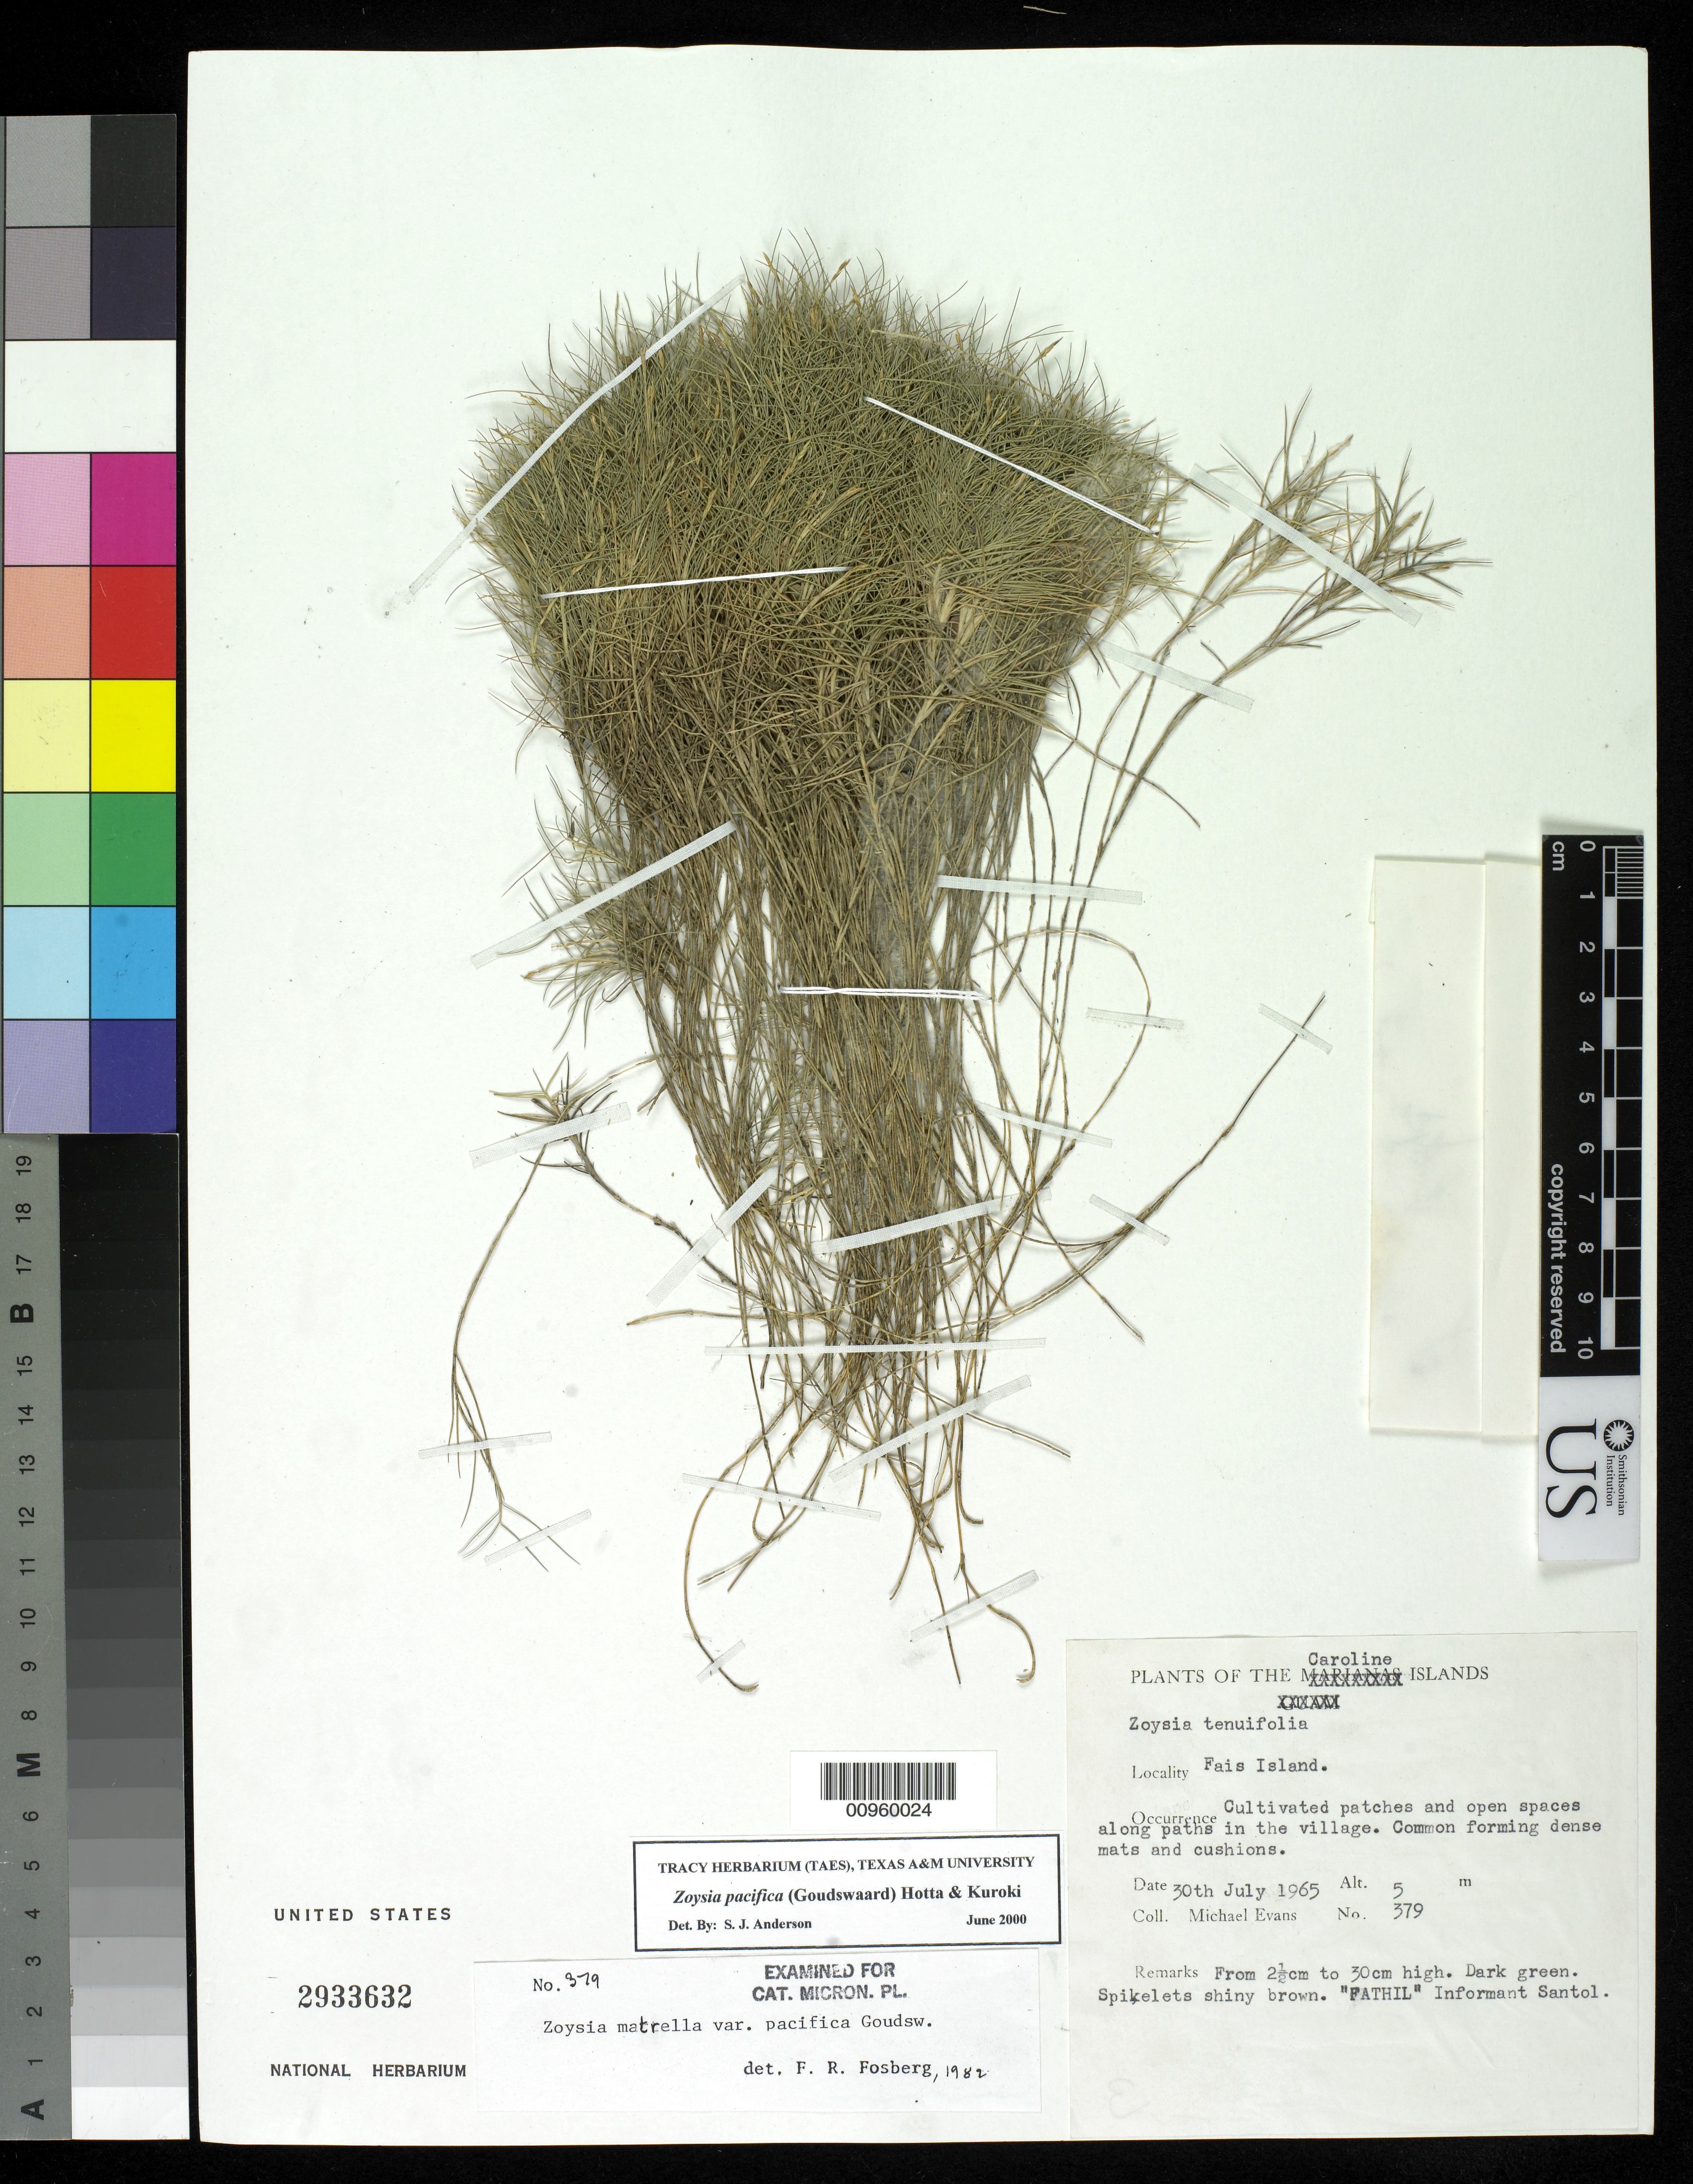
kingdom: Plantae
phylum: Tracheophyta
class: Liliopsida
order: Poales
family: Poaceae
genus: Zoysia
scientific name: Zoysia pacifica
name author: (Goudswaard) M. Hotta & Kuroki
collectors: M. Evans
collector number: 379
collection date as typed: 30 Jul 1965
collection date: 1965-07-30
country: Micronesia, Federated States of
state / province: Yap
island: Fais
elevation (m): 5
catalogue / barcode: US 2933632